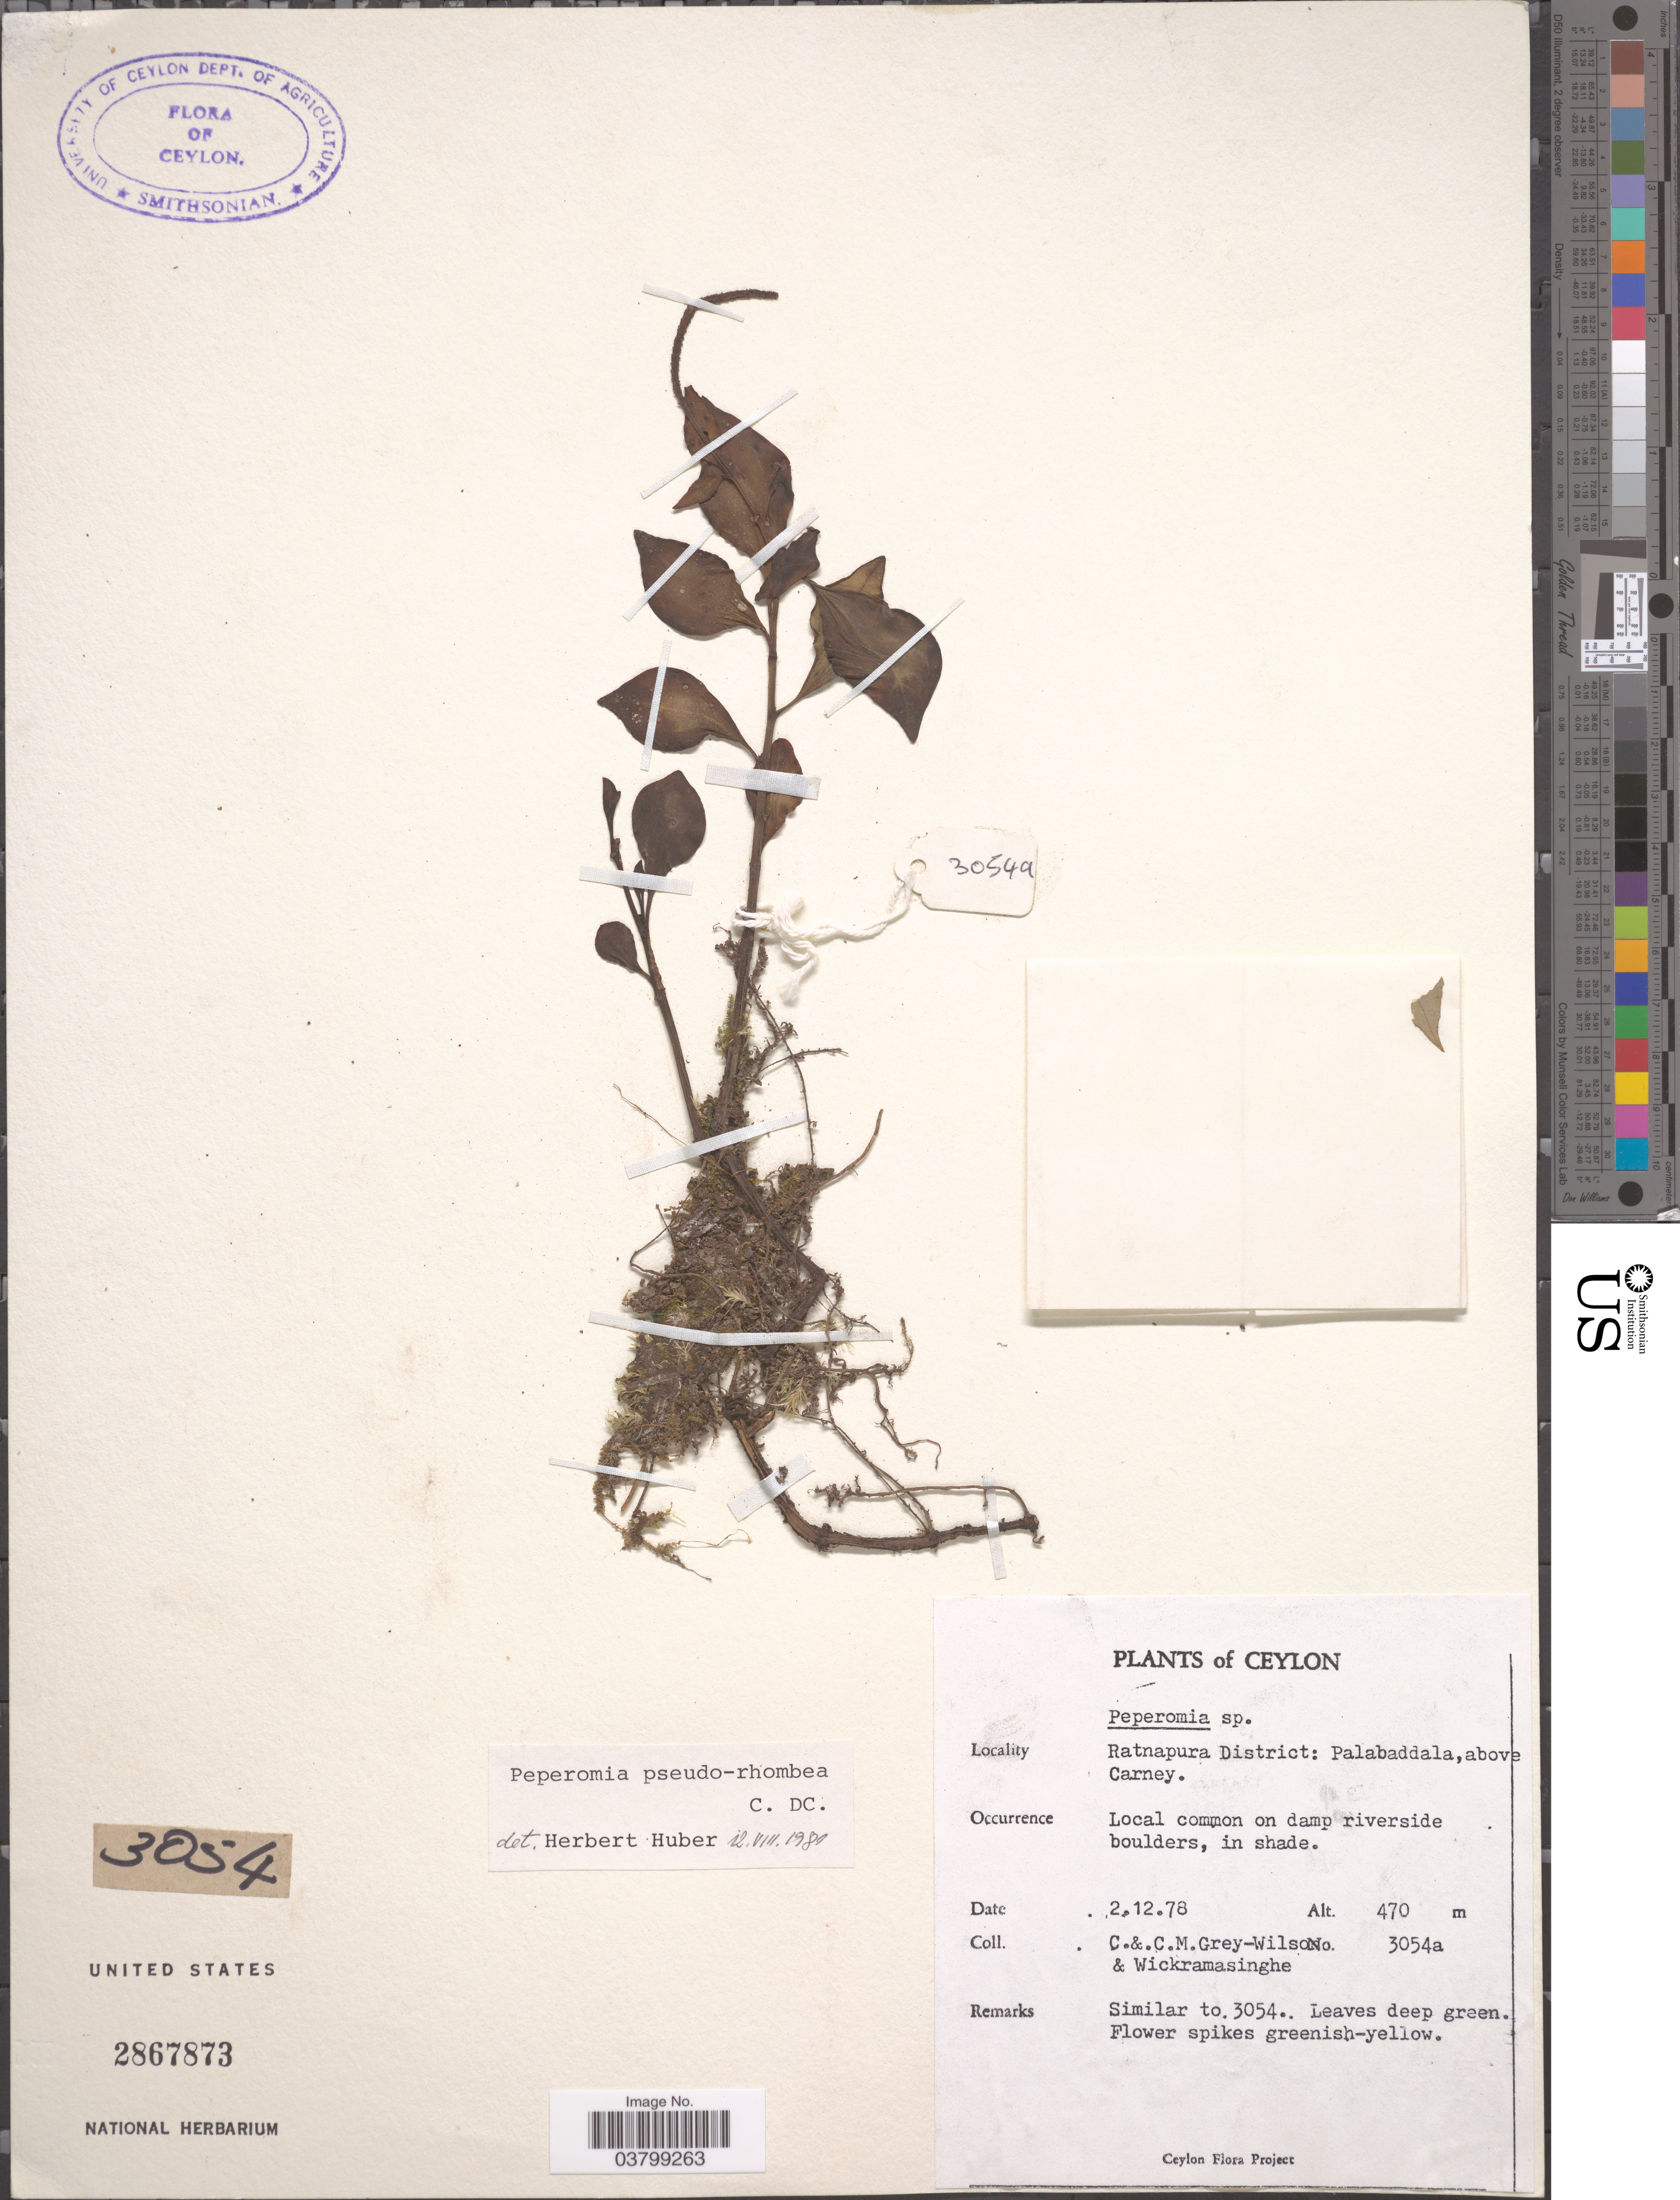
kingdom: Plantae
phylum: Tracheophyta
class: Magnoliopsida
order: Piperales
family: Piperaceae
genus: Peperomia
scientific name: Peperomia pseudorhombea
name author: C. DC.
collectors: C. Grey-Wilson, C. Grey-Wilson & -. Wickramasinghe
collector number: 3054a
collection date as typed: Transcribed d/m/y: 2/12/78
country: Sri Lanka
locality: Ceylon. Ratnapura District: Palabaddala, above Carney. On damp riverside boulders, in shade.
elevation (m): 470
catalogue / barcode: US 2867873